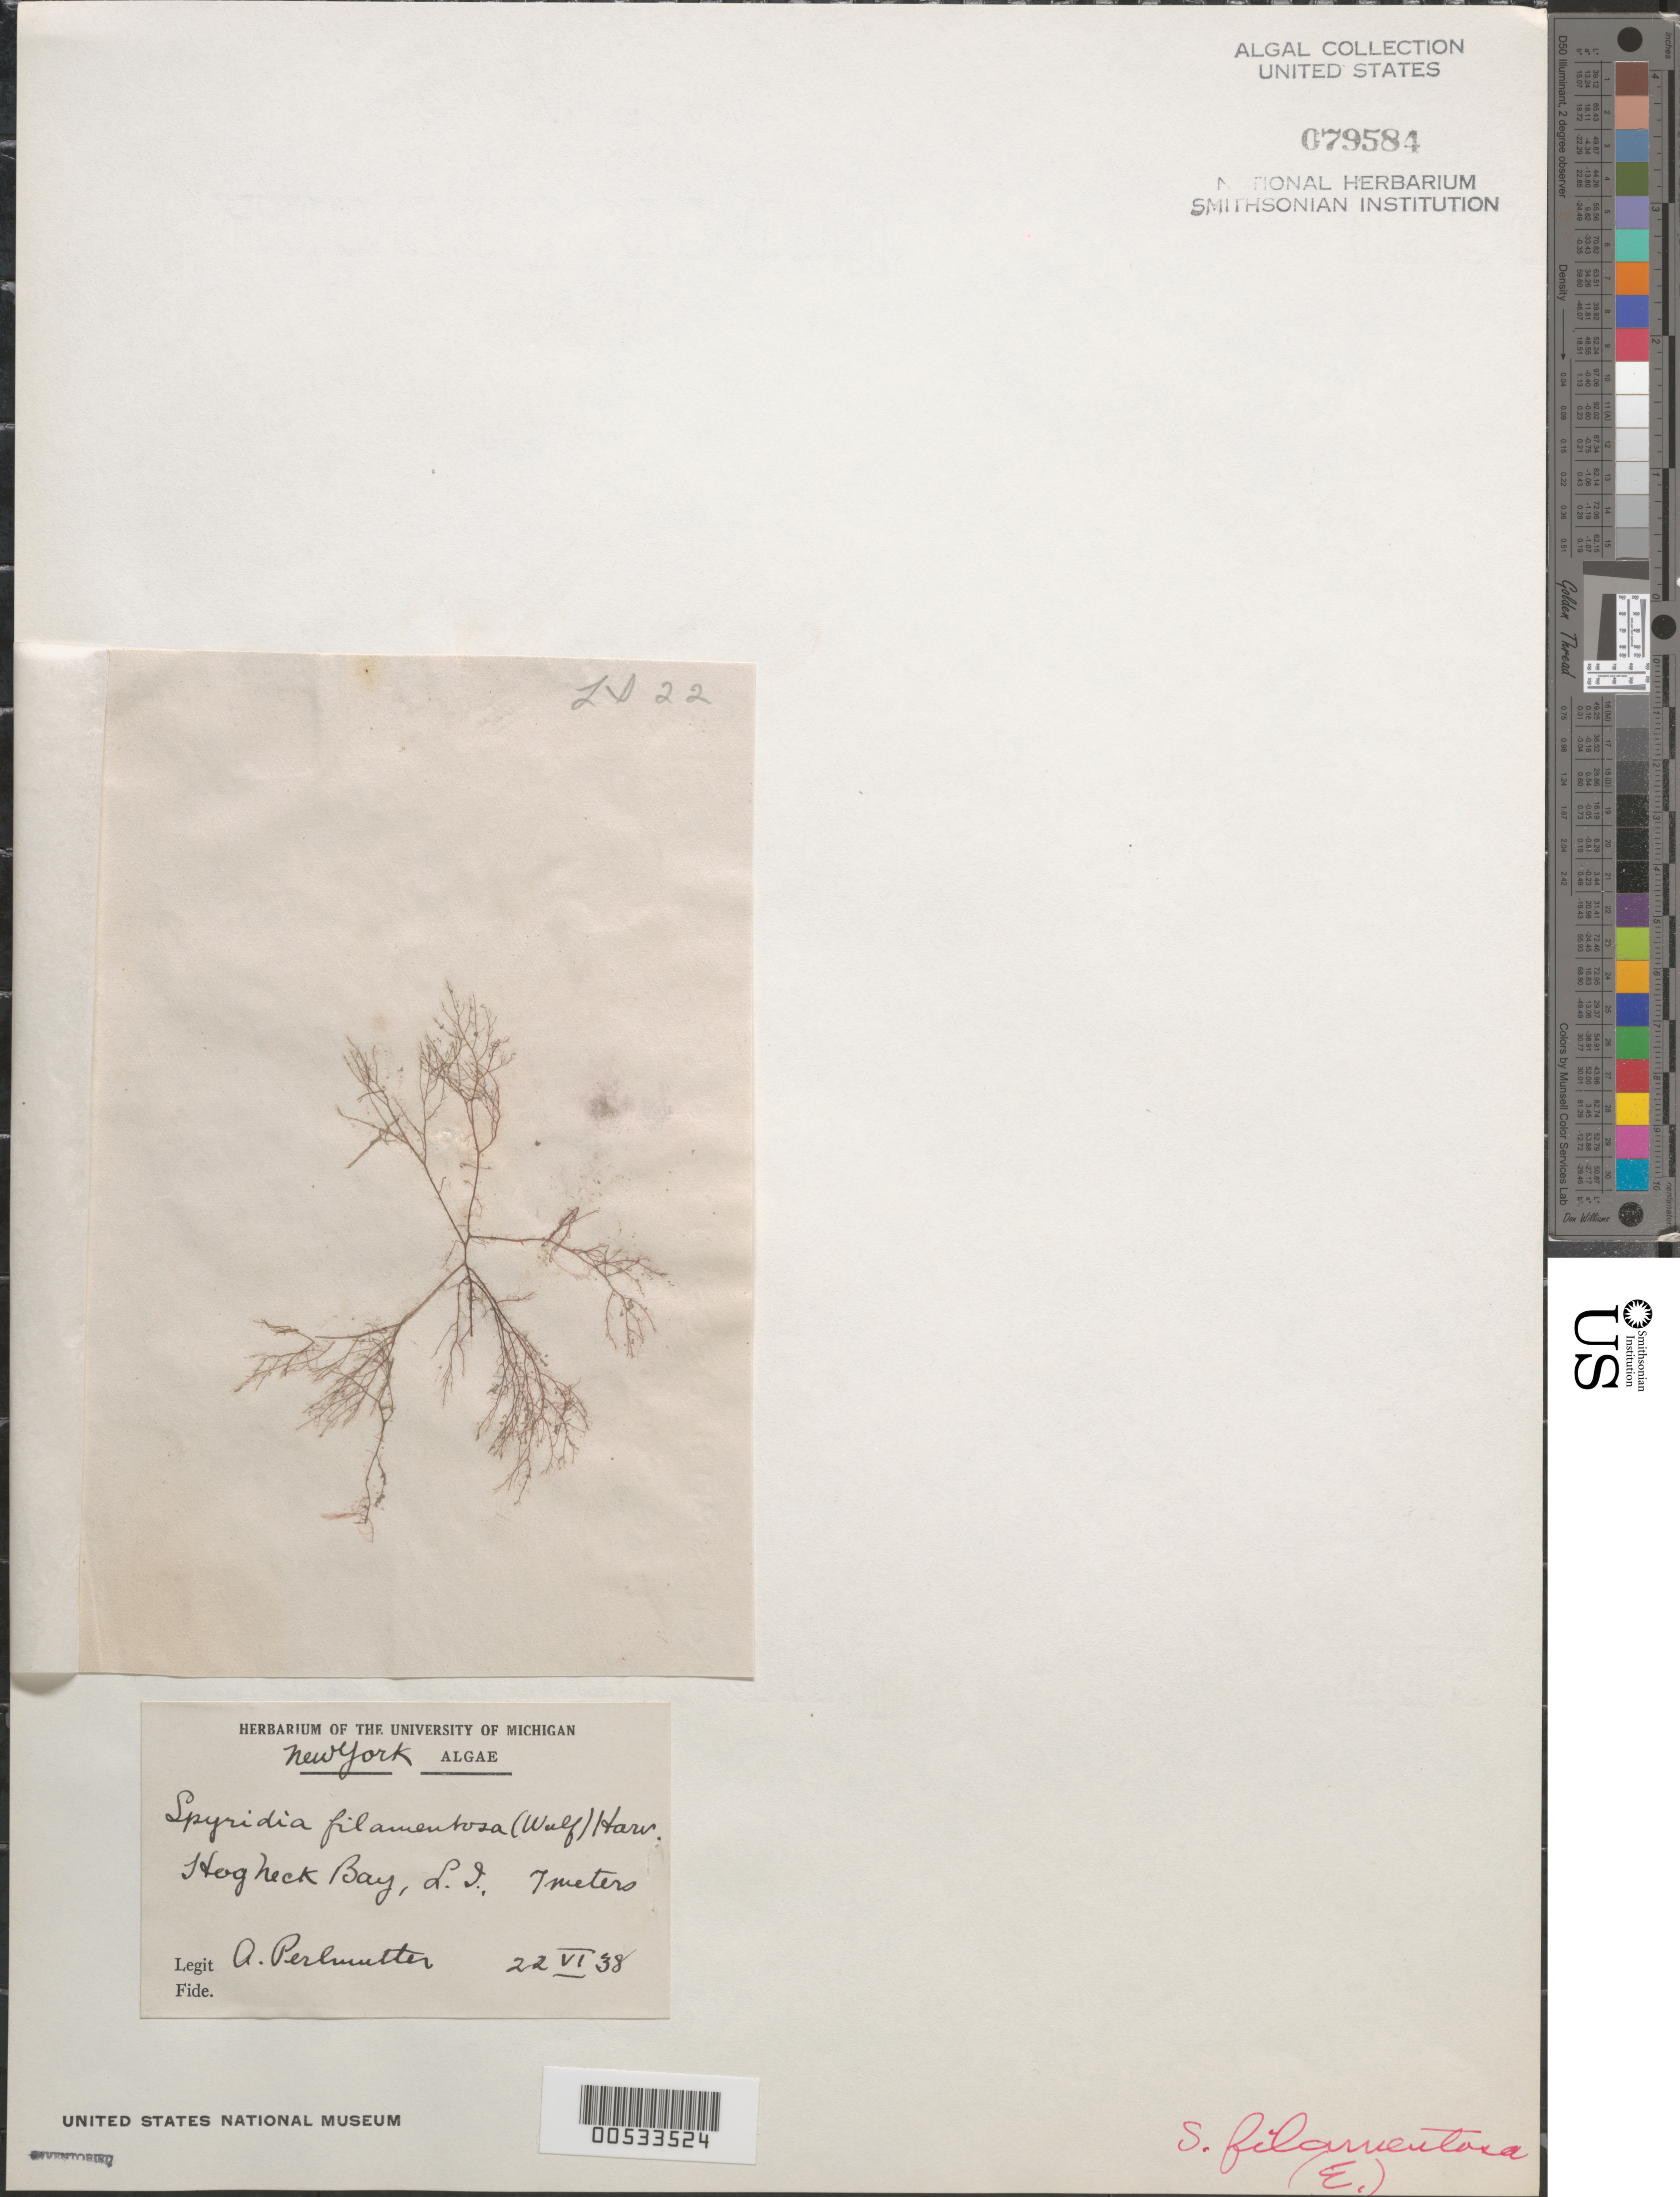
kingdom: Plantae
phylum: Rhodophyta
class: Florideophyceae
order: Ceramiales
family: Spyridiaceae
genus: Spyridia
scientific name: Spyridia filamentosa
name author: (Wulfen) Harv.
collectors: A. Perlmutter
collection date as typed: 22 Jun 1938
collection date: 1938-06-22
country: United States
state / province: New York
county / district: Suffolk County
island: Long Island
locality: Hog Neck Bay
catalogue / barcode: US 79584